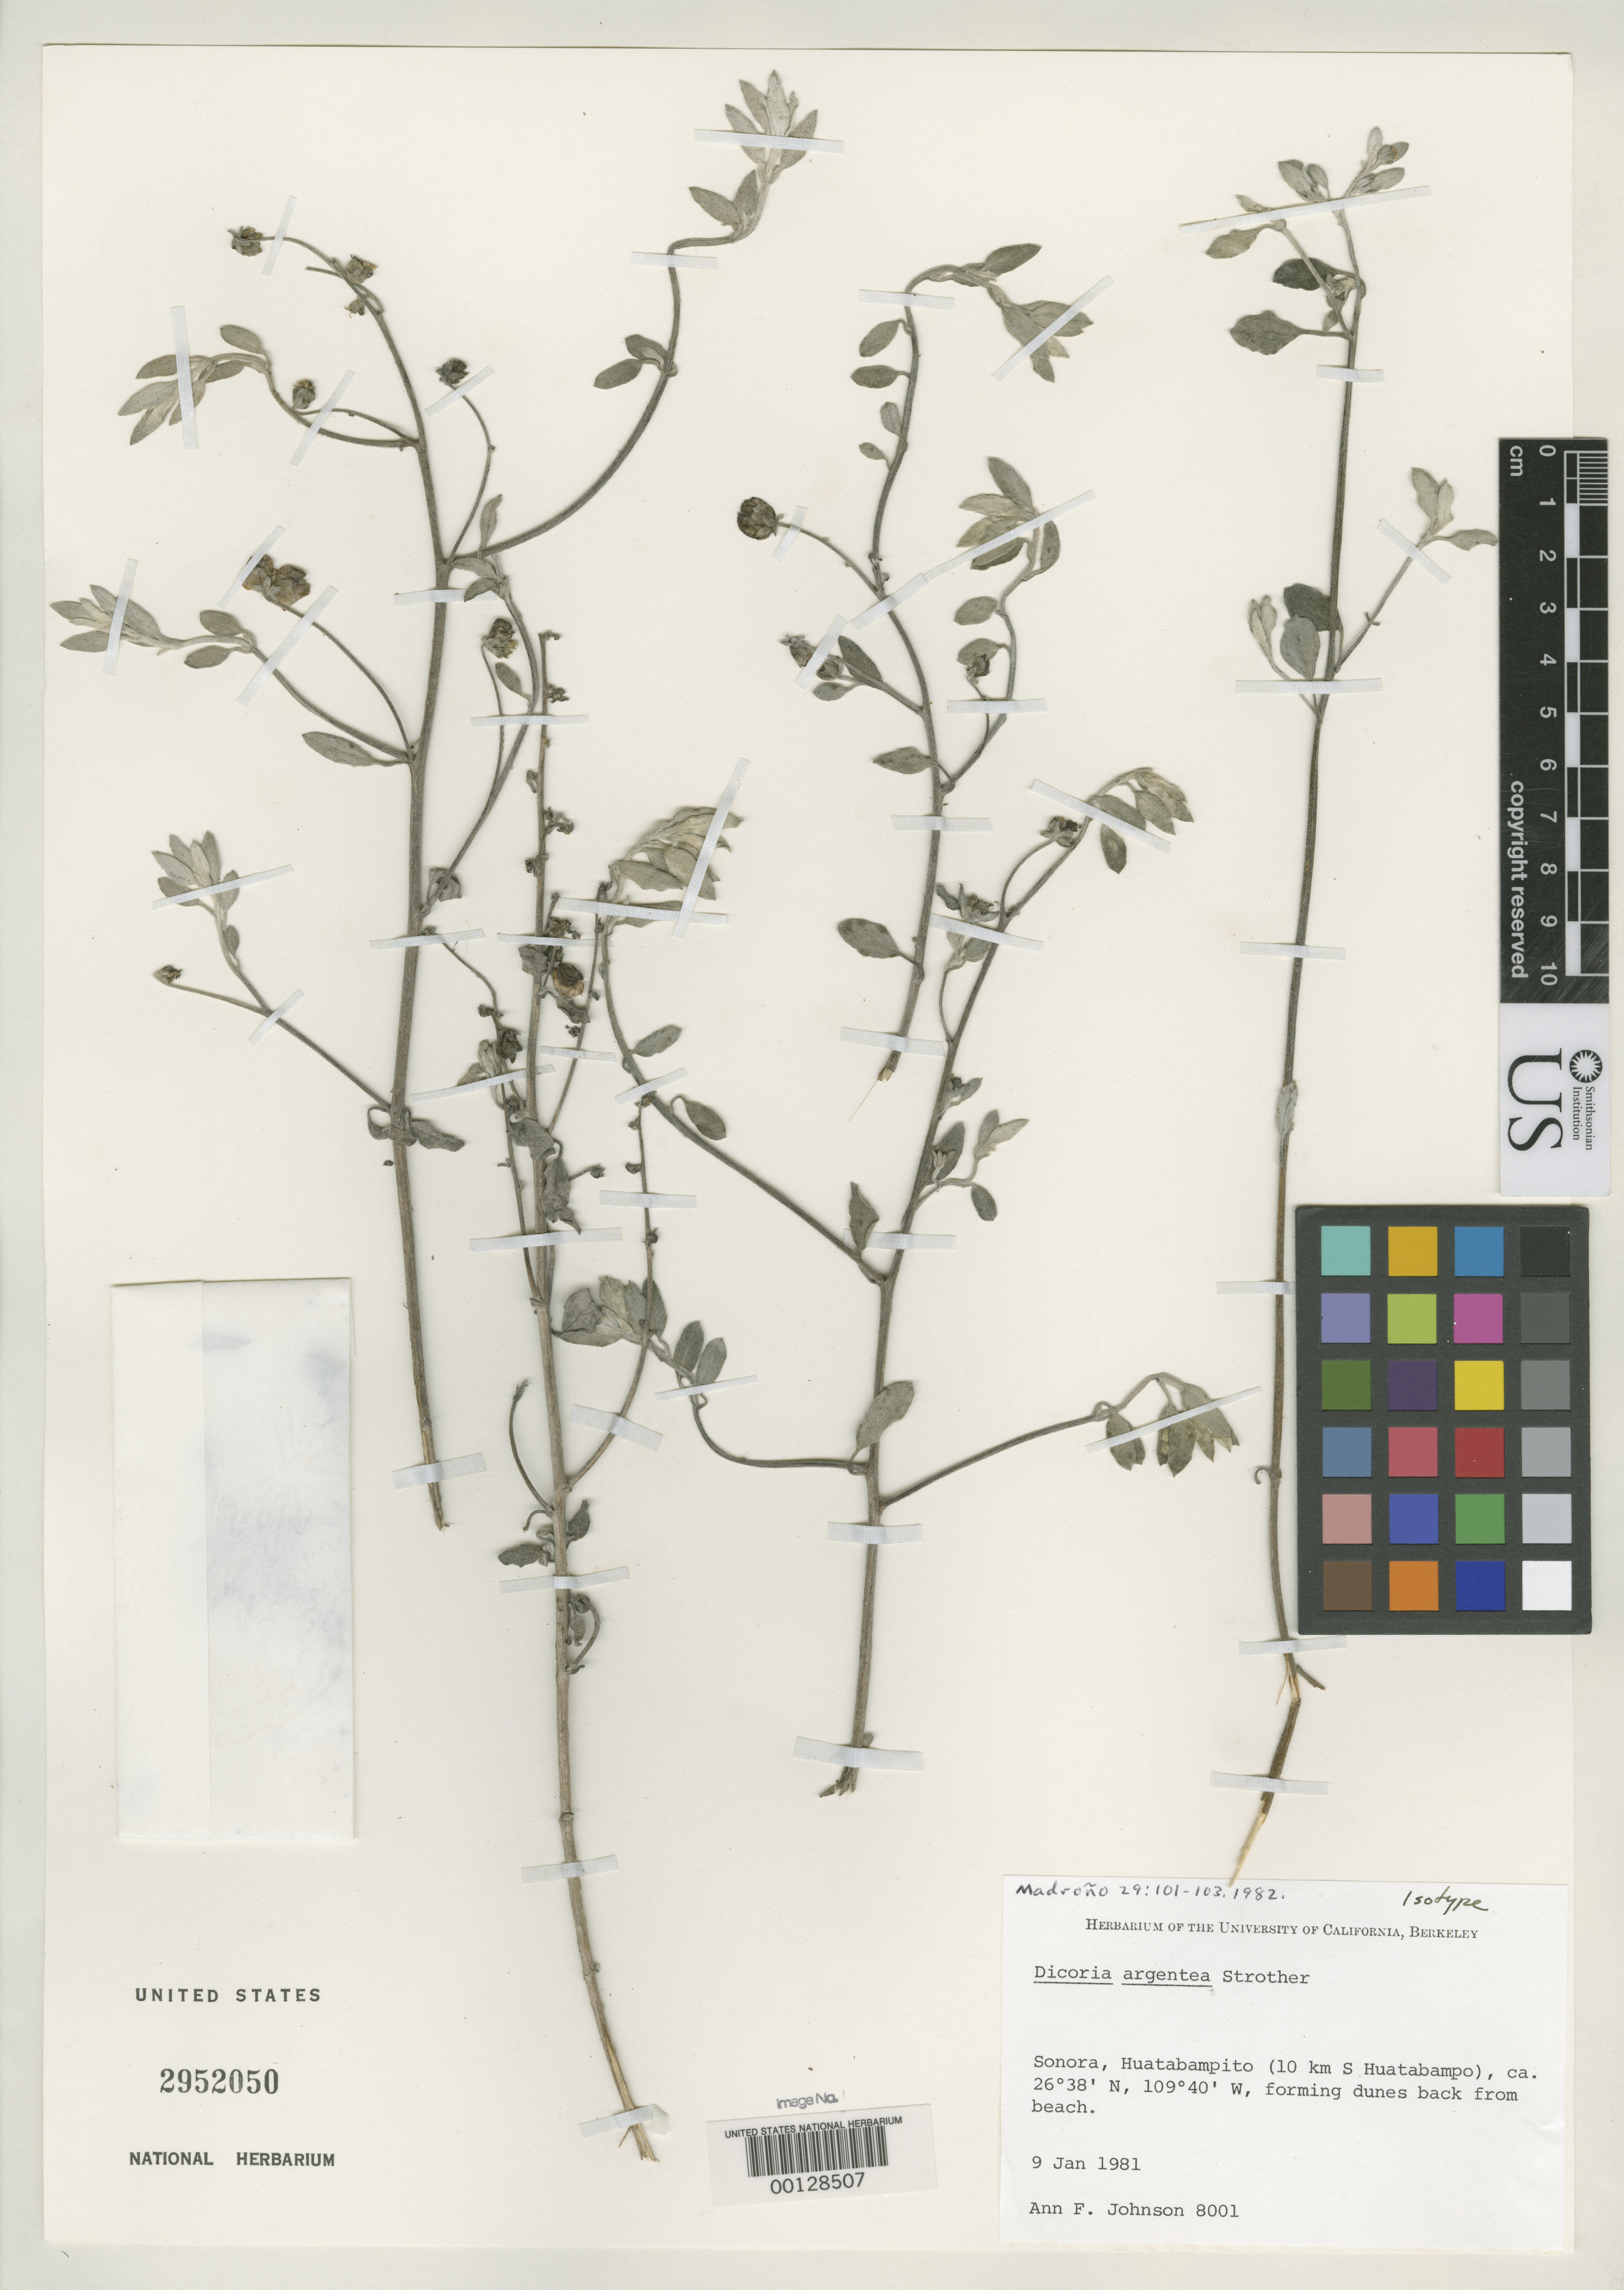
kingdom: Plantae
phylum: Tracheophyta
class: Magnoliopsida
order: Asterales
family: Asteraceae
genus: Dicoria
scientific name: Dicoria argentea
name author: Strother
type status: Isotype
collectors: A. F. Johnson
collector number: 8001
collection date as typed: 09 Jan 1981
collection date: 1981-01-09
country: Mexico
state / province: Sonora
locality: Huatabampito, S Huatabampo.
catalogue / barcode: US 2952050